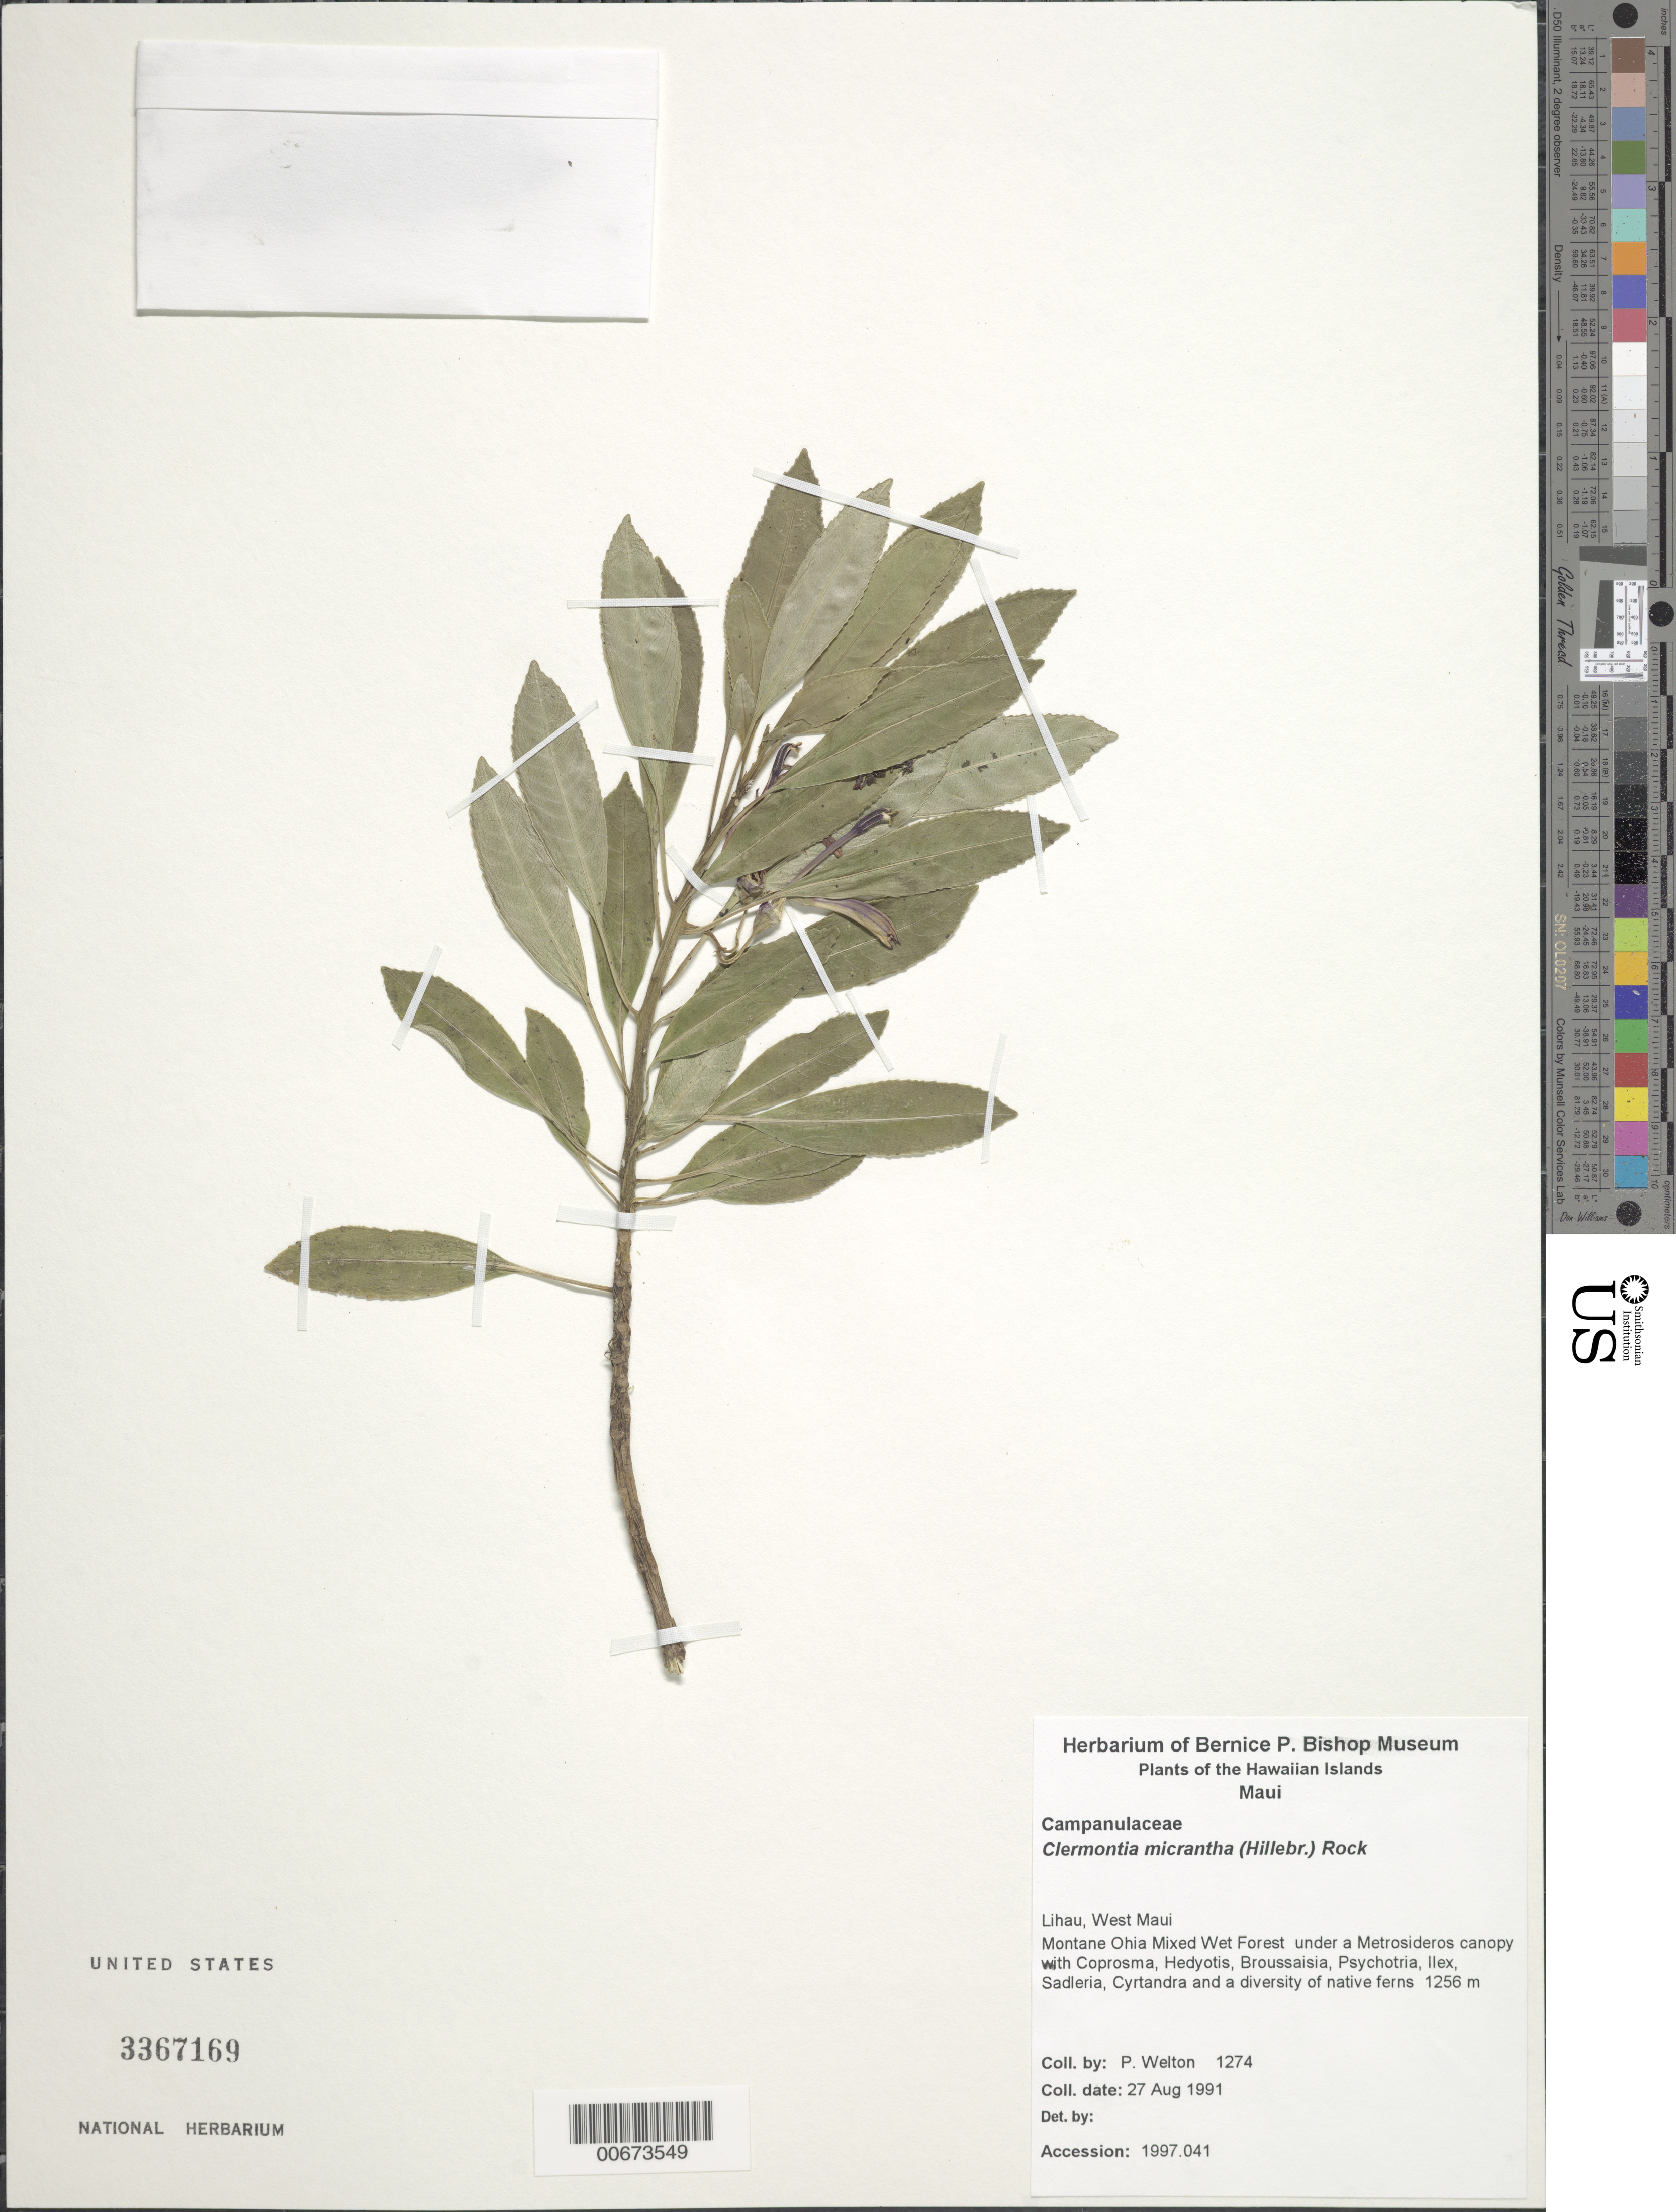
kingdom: Plantae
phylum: Tracheophyta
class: Magnoliopsida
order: Asterales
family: Campanulaceae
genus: Clermontia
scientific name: Clermontia micrantha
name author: (Hillebr.) Rock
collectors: P. Welton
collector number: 1274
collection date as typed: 27 Aug 1991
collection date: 1991-08-27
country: United States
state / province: Hawaii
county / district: Maui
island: Maui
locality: West Maui, Lihau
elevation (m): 1256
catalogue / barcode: US 3367169